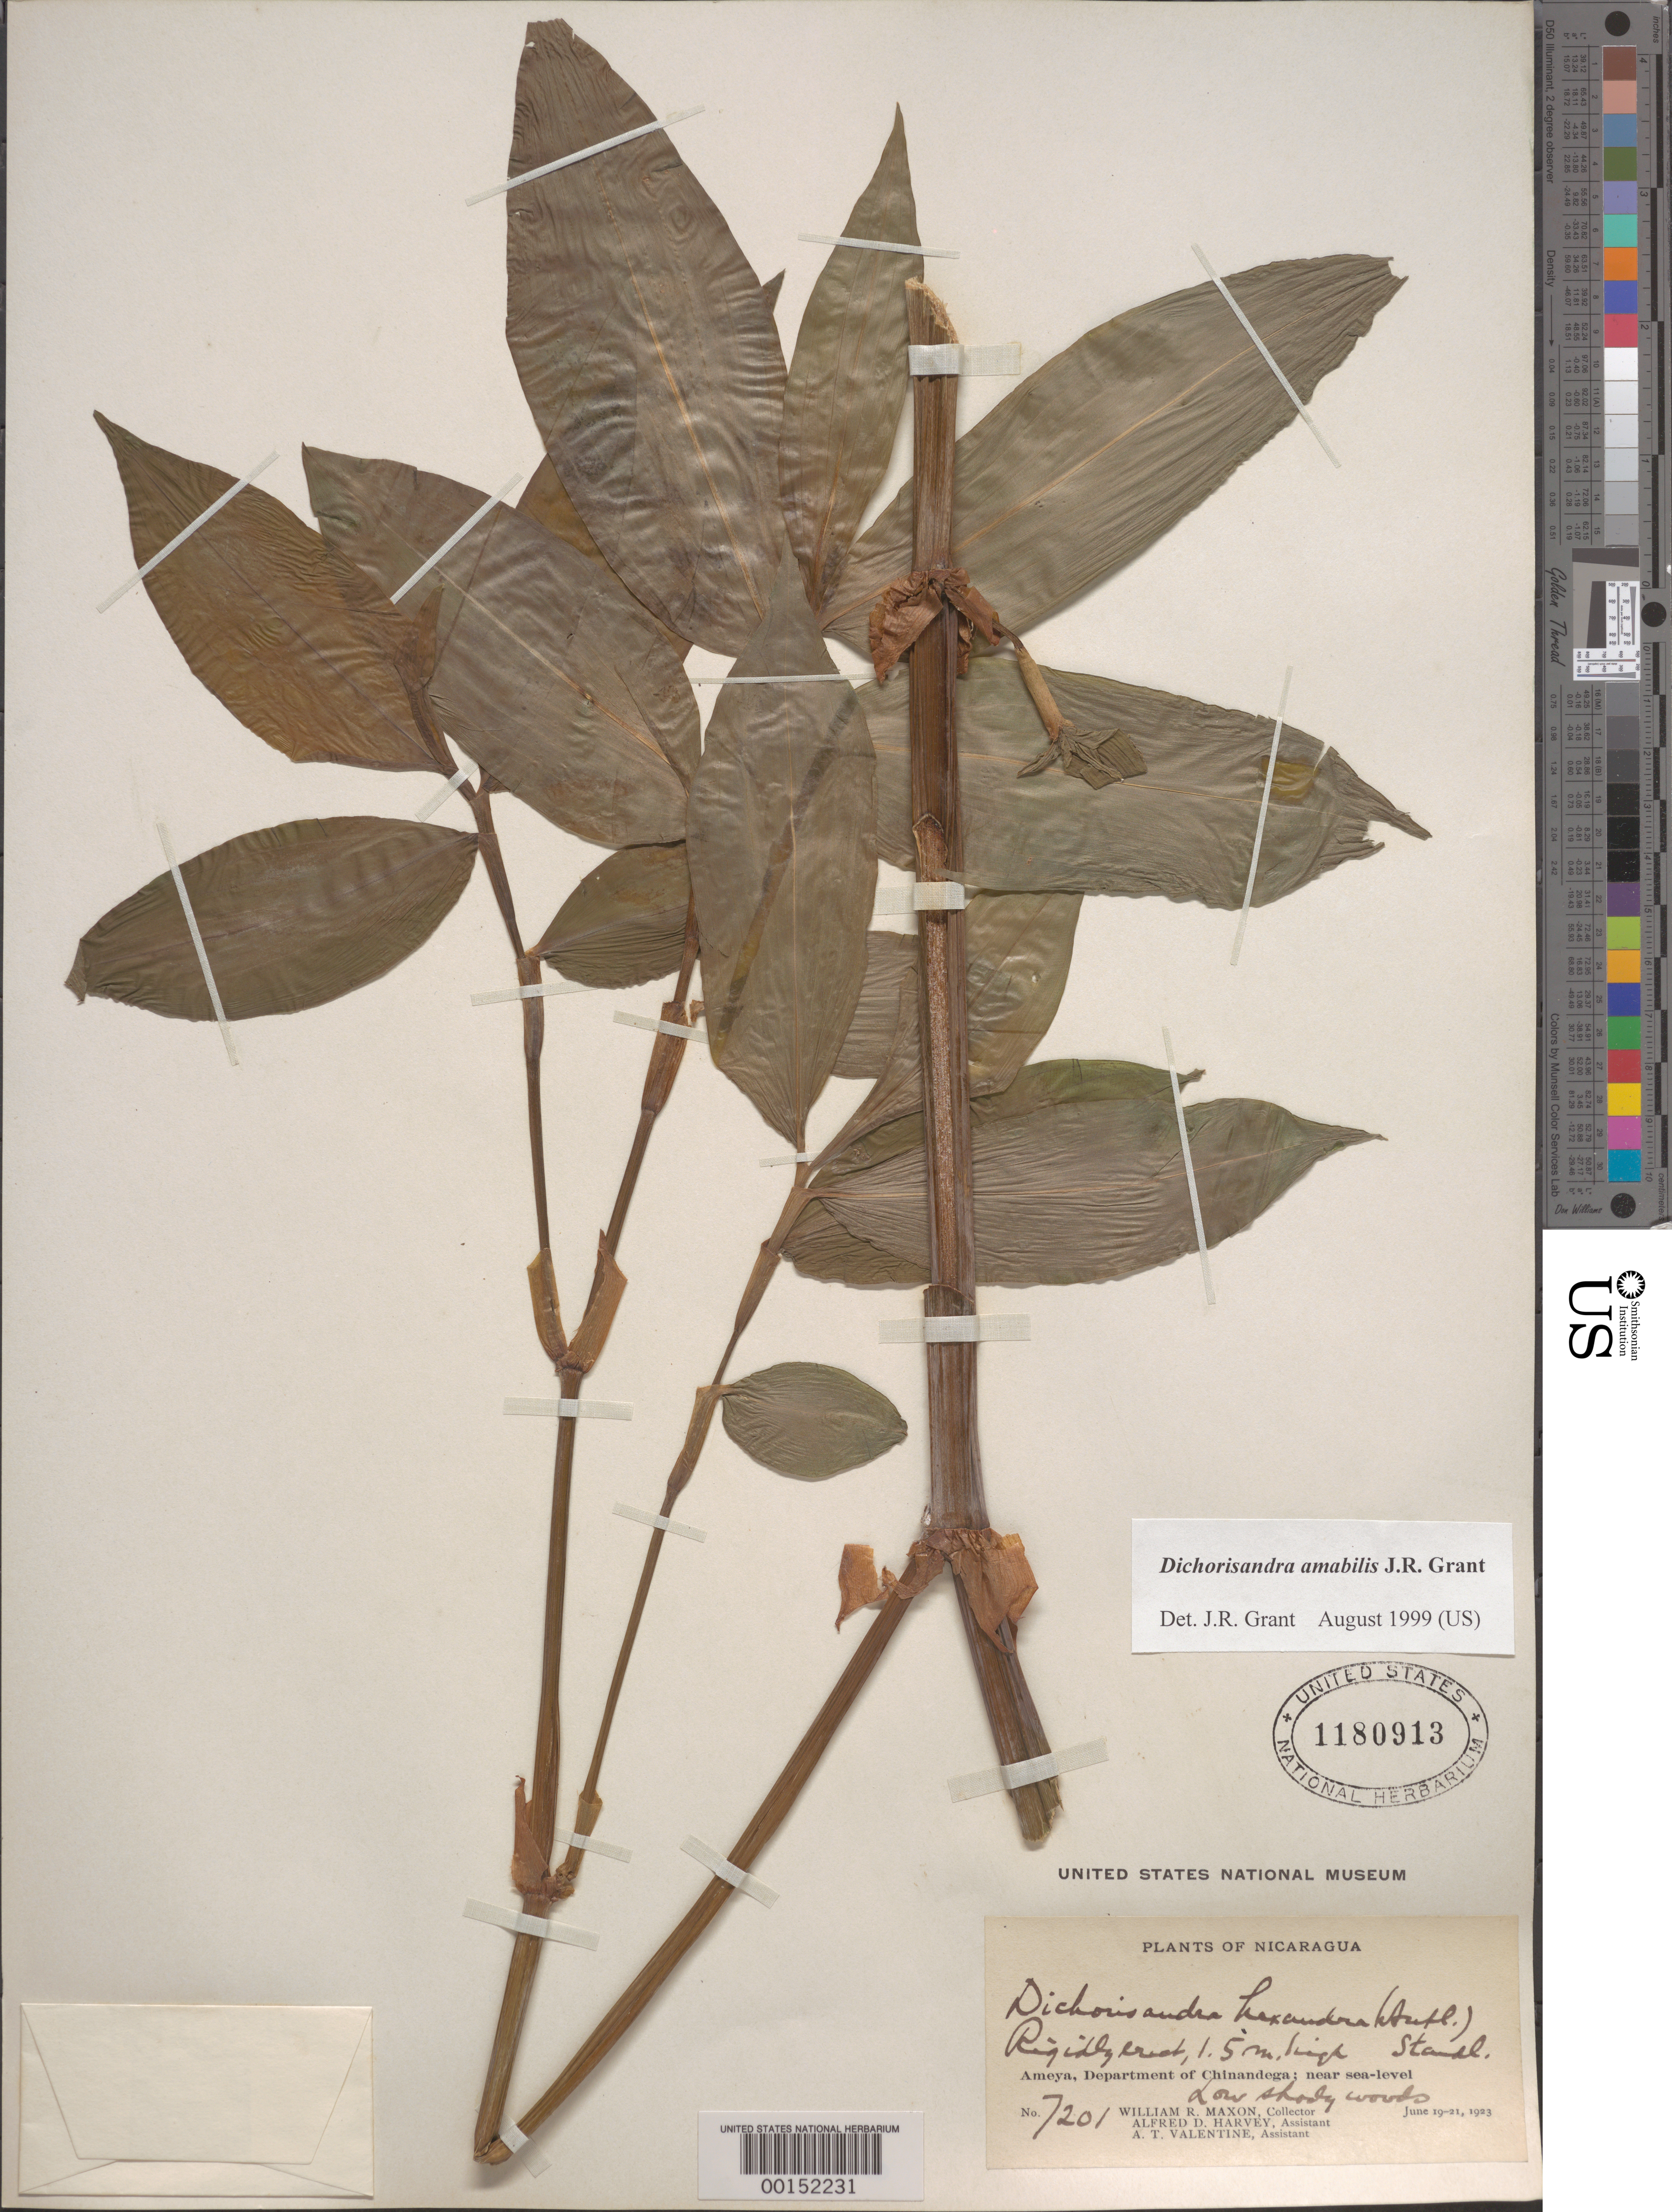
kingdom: Plantae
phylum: Tracheophyta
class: Liliopsida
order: Commelinales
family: Commelinaceae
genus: Dichorisandra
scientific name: Dichorisandra hexandra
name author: (Aubl.) Standl.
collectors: W. R. Maxon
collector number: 7201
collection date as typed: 19 Jun 1923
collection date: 1923-06-19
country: Nicaragua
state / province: Chinandega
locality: Ameya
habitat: Low, shaded woods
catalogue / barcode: US 1180913